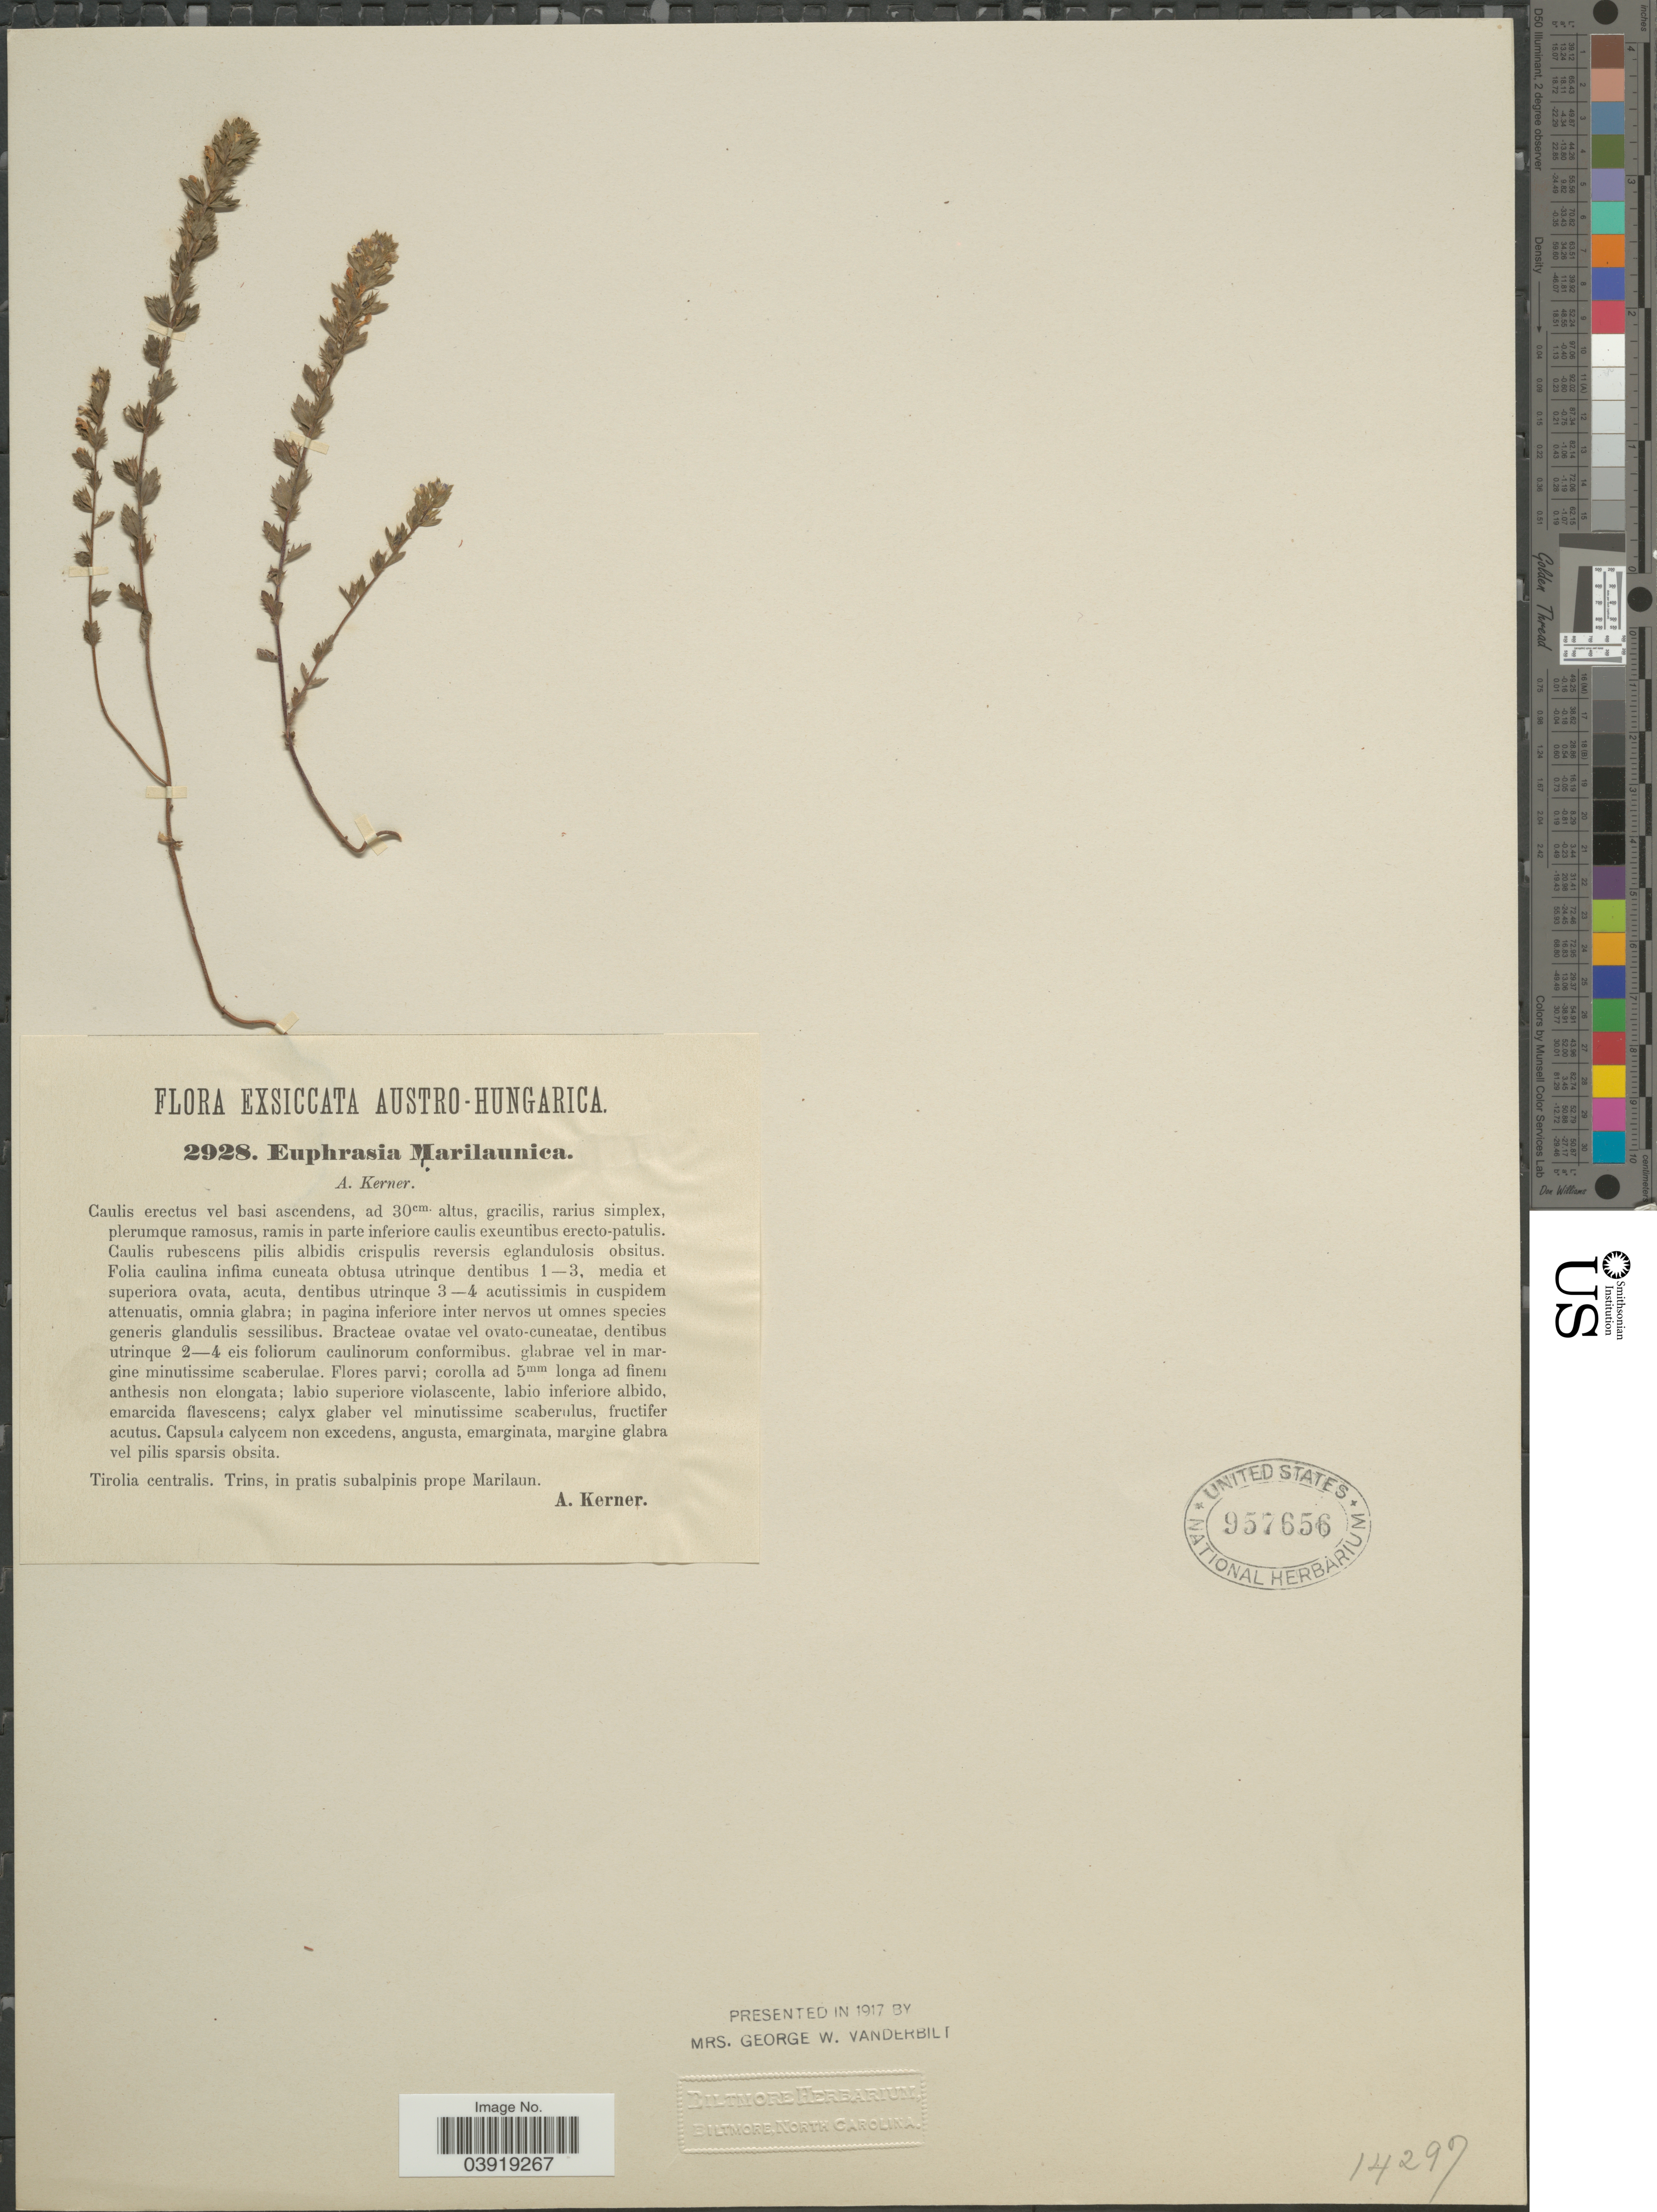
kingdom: Plantae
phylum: Tracheophyta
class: Magnoliopsida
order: Lamiales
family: Orobanchaceae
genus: Euphrasia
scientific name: Euphrasia marilaunica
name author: A. Kern.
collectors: A. Kerner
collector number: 2928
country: Austria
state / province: Tirol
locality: Austro-Hungarica. Tirolia centralis. Trins, in pratis subalpinis prope Marilaun.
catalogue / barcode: US 957656